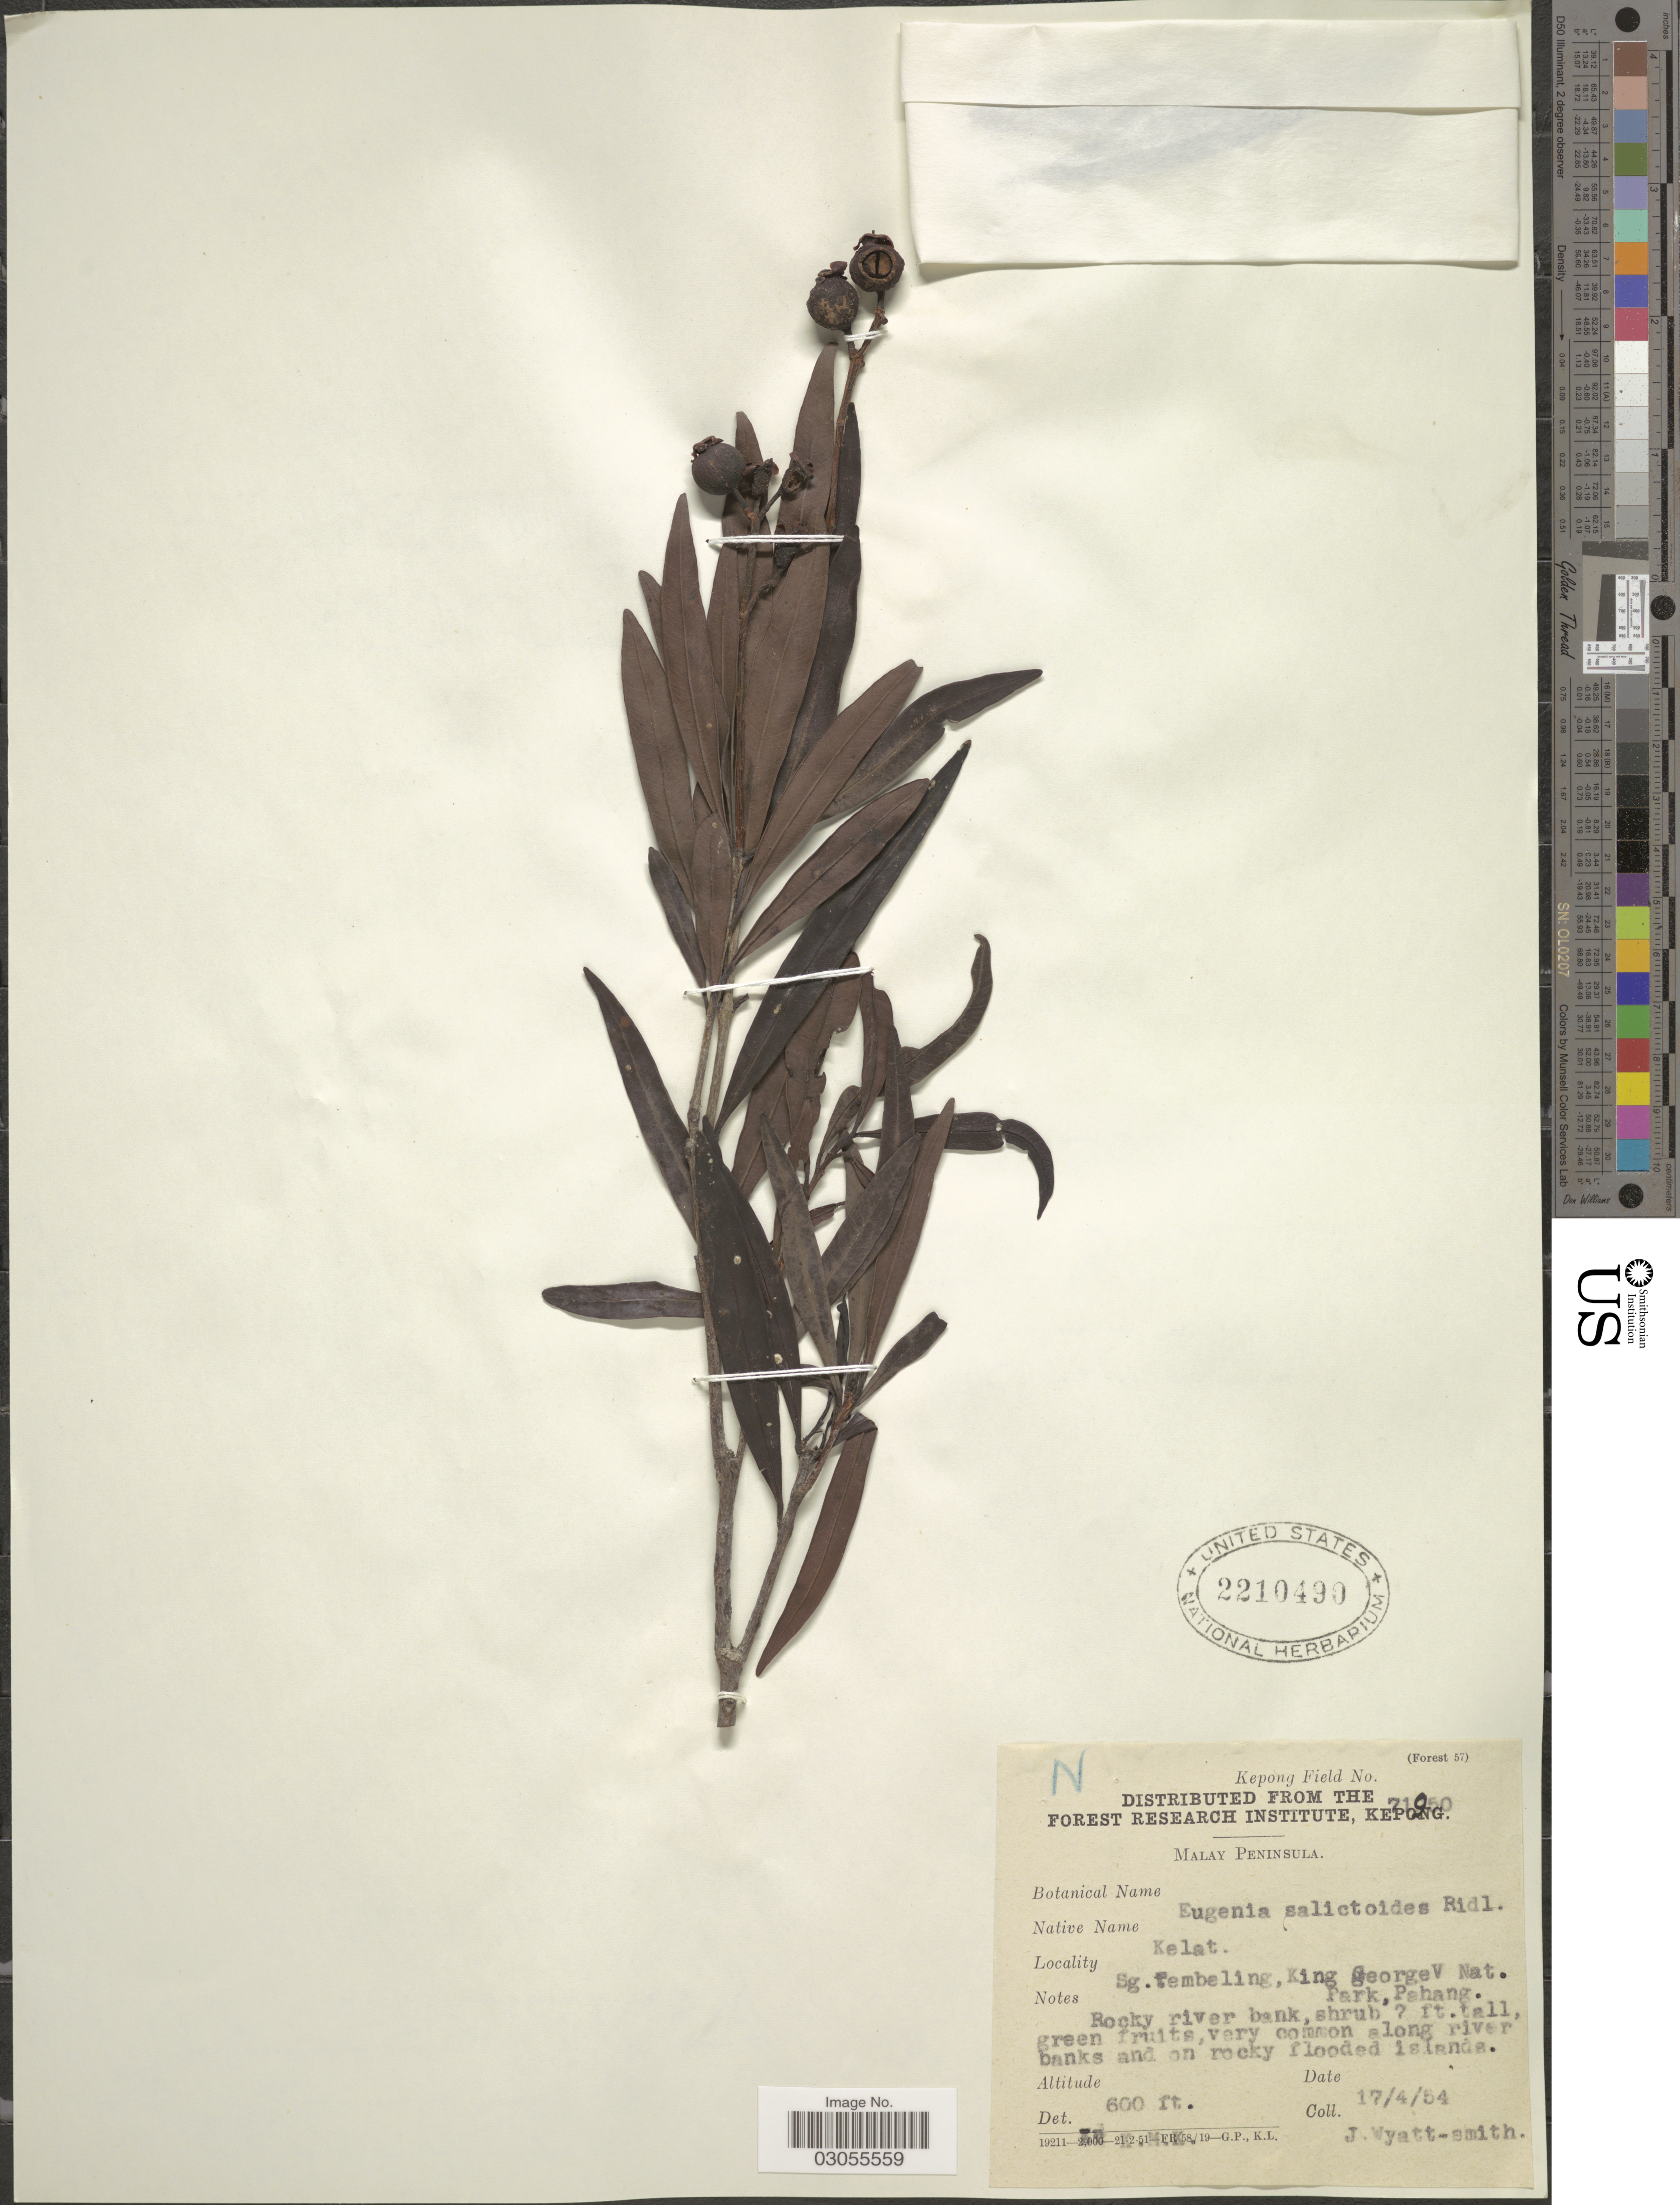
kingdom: Plantae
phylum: Tracheophyta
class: Magnoliopsida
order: Myrtales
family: Myrtaceae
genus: Syzygium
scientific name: Syzygium salictoides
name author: (Ridl.) I.M. Turner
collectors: J. Wyatt-Smith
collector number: Kepong Field 71950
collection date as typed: Transcribed d/m/y: 17/4/54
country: Malaysia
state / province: Pahang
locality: Malay Peninsula. Sg. Tembaling, King George V Nat. Park.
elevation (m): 183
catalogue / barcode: US 2210490